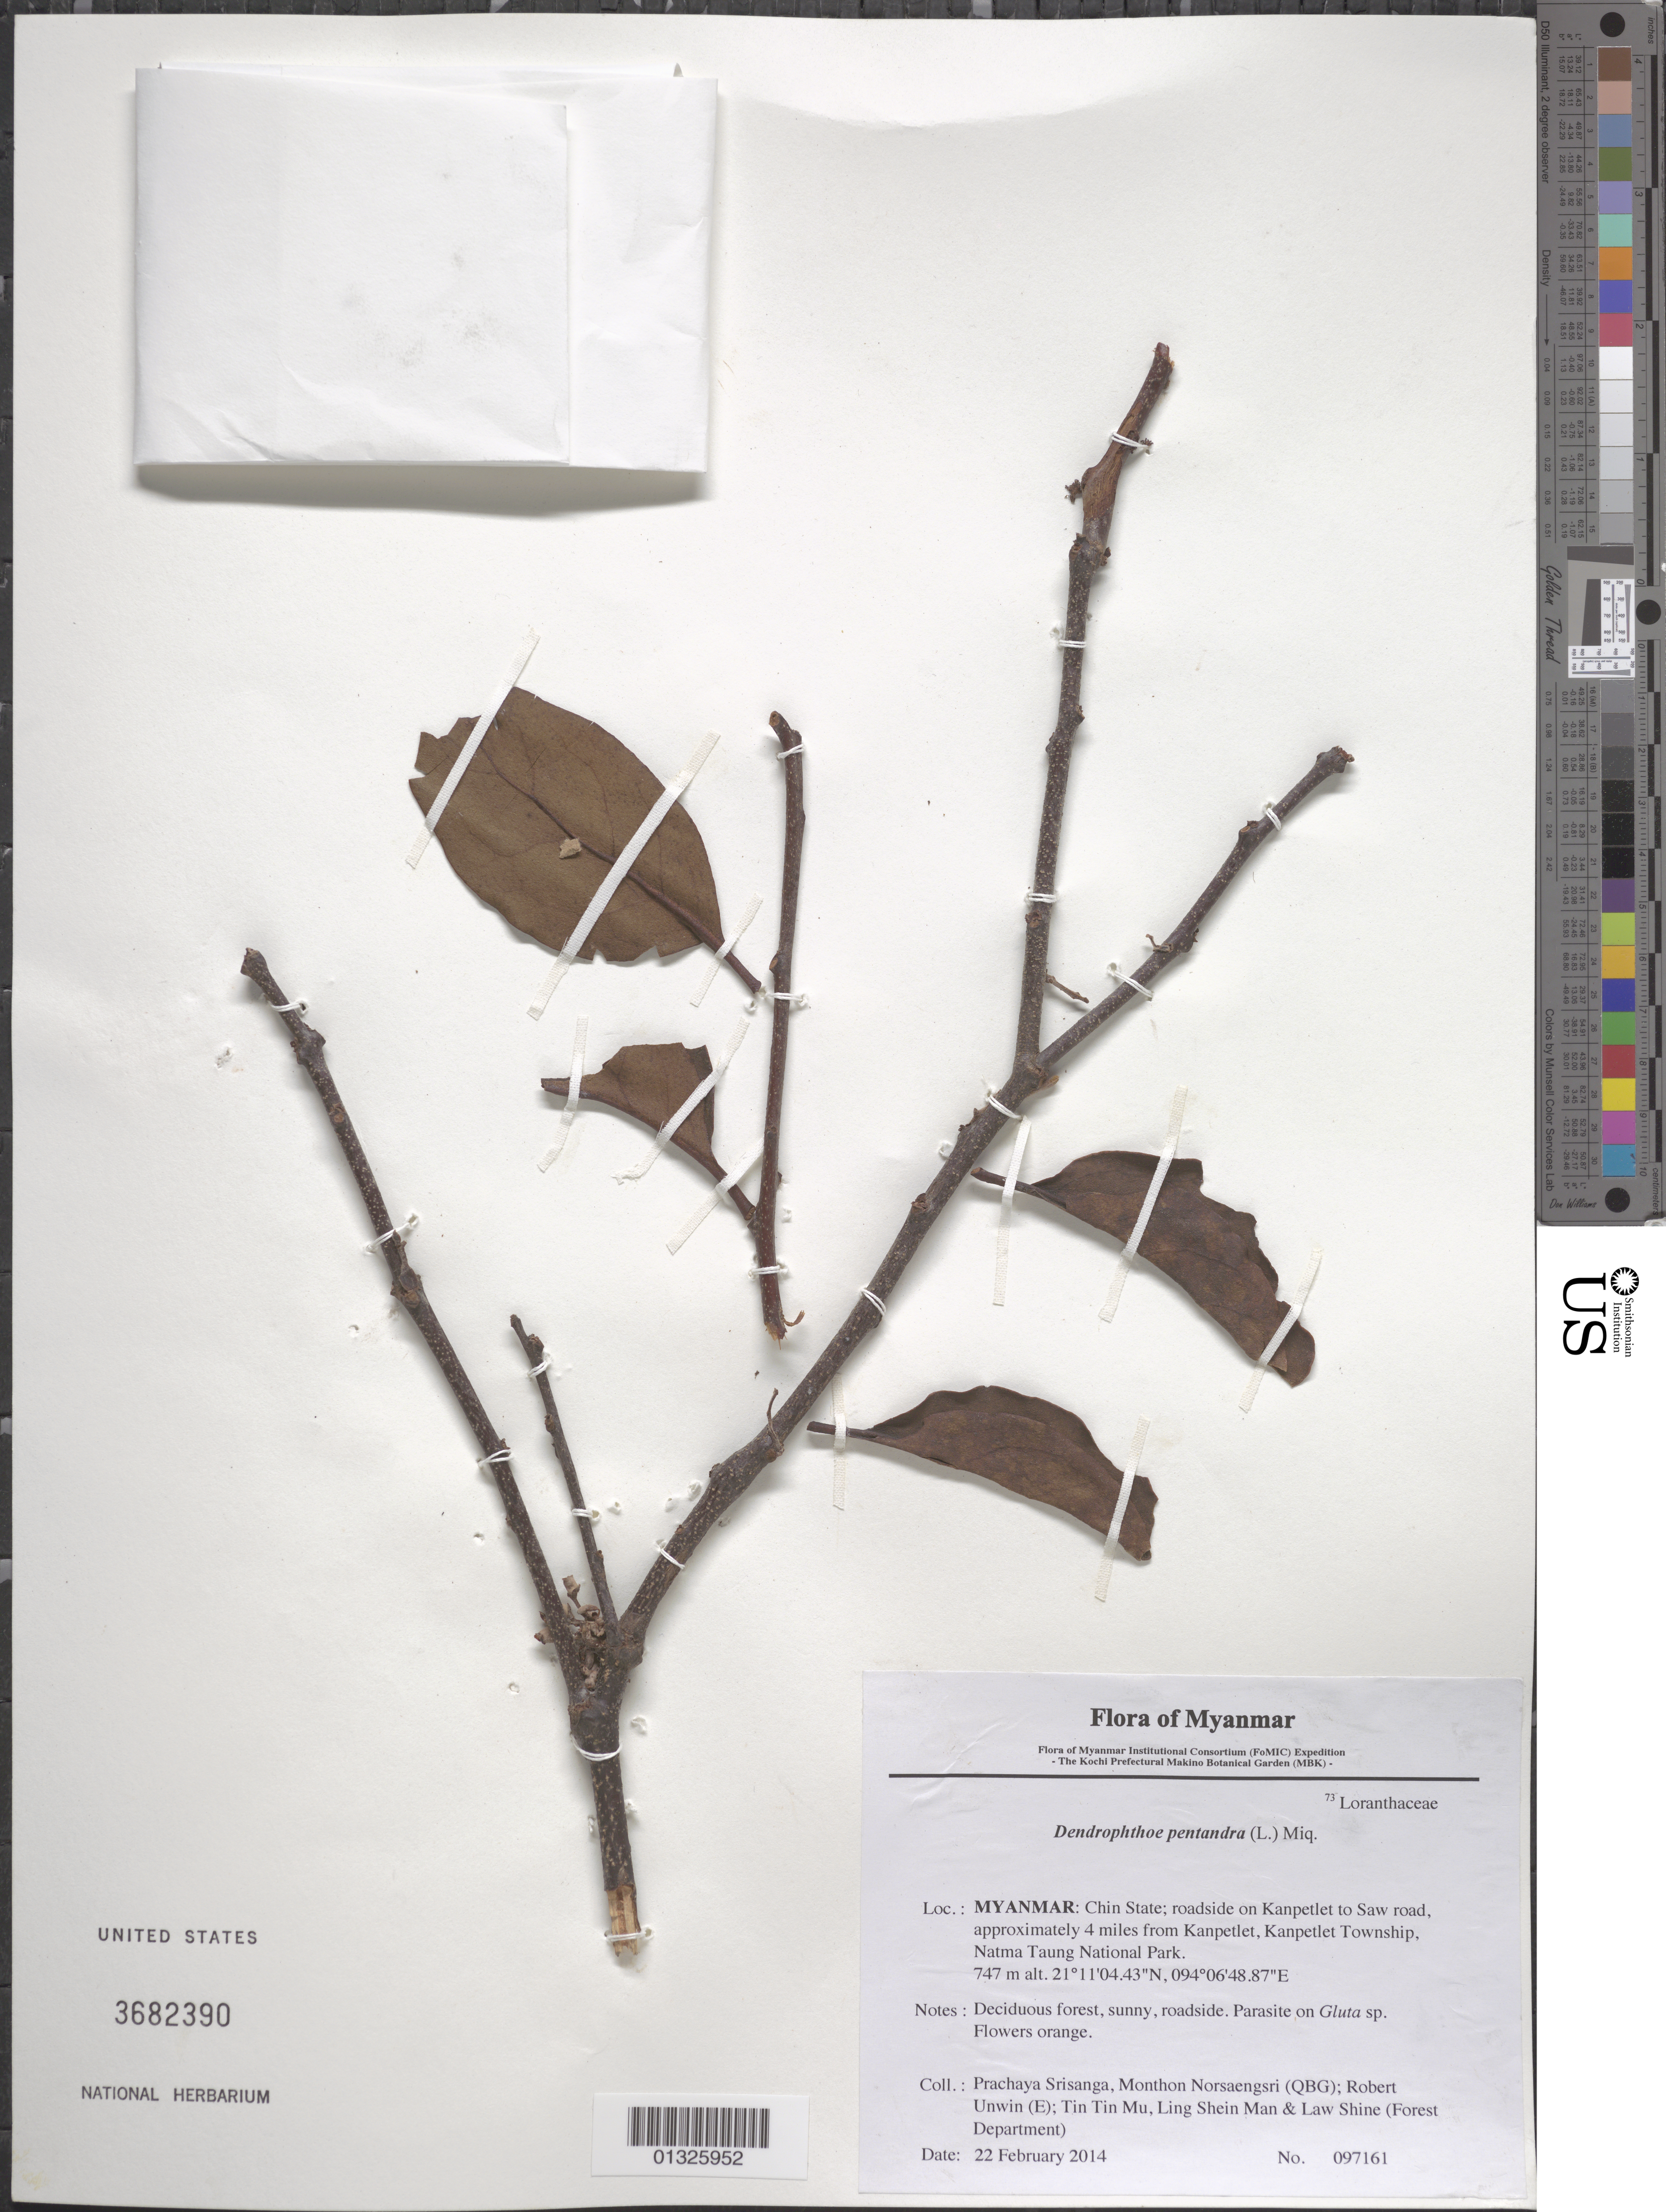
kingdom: Plantae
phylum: Tracheophyta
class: Magnoliopsida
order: Santalales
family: Loranthaceae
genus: Dendrophthoe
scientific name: Dendrophthoe pentandra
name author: (L.) Miq.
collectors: P. Srisanga, M. Norsaengsri, R. Unwin, Tin Tin Mu, Ling Shein Man & L. Shine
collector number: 97161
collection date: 2014-02-22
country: Myanmar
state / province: Chin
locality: Roadside on Kanpetlet to Saw road, approximately 4 miles from Kanpetlet, Kanpetlet Township, Natma Taung National Park.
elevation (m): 747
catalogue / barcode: US 3682390